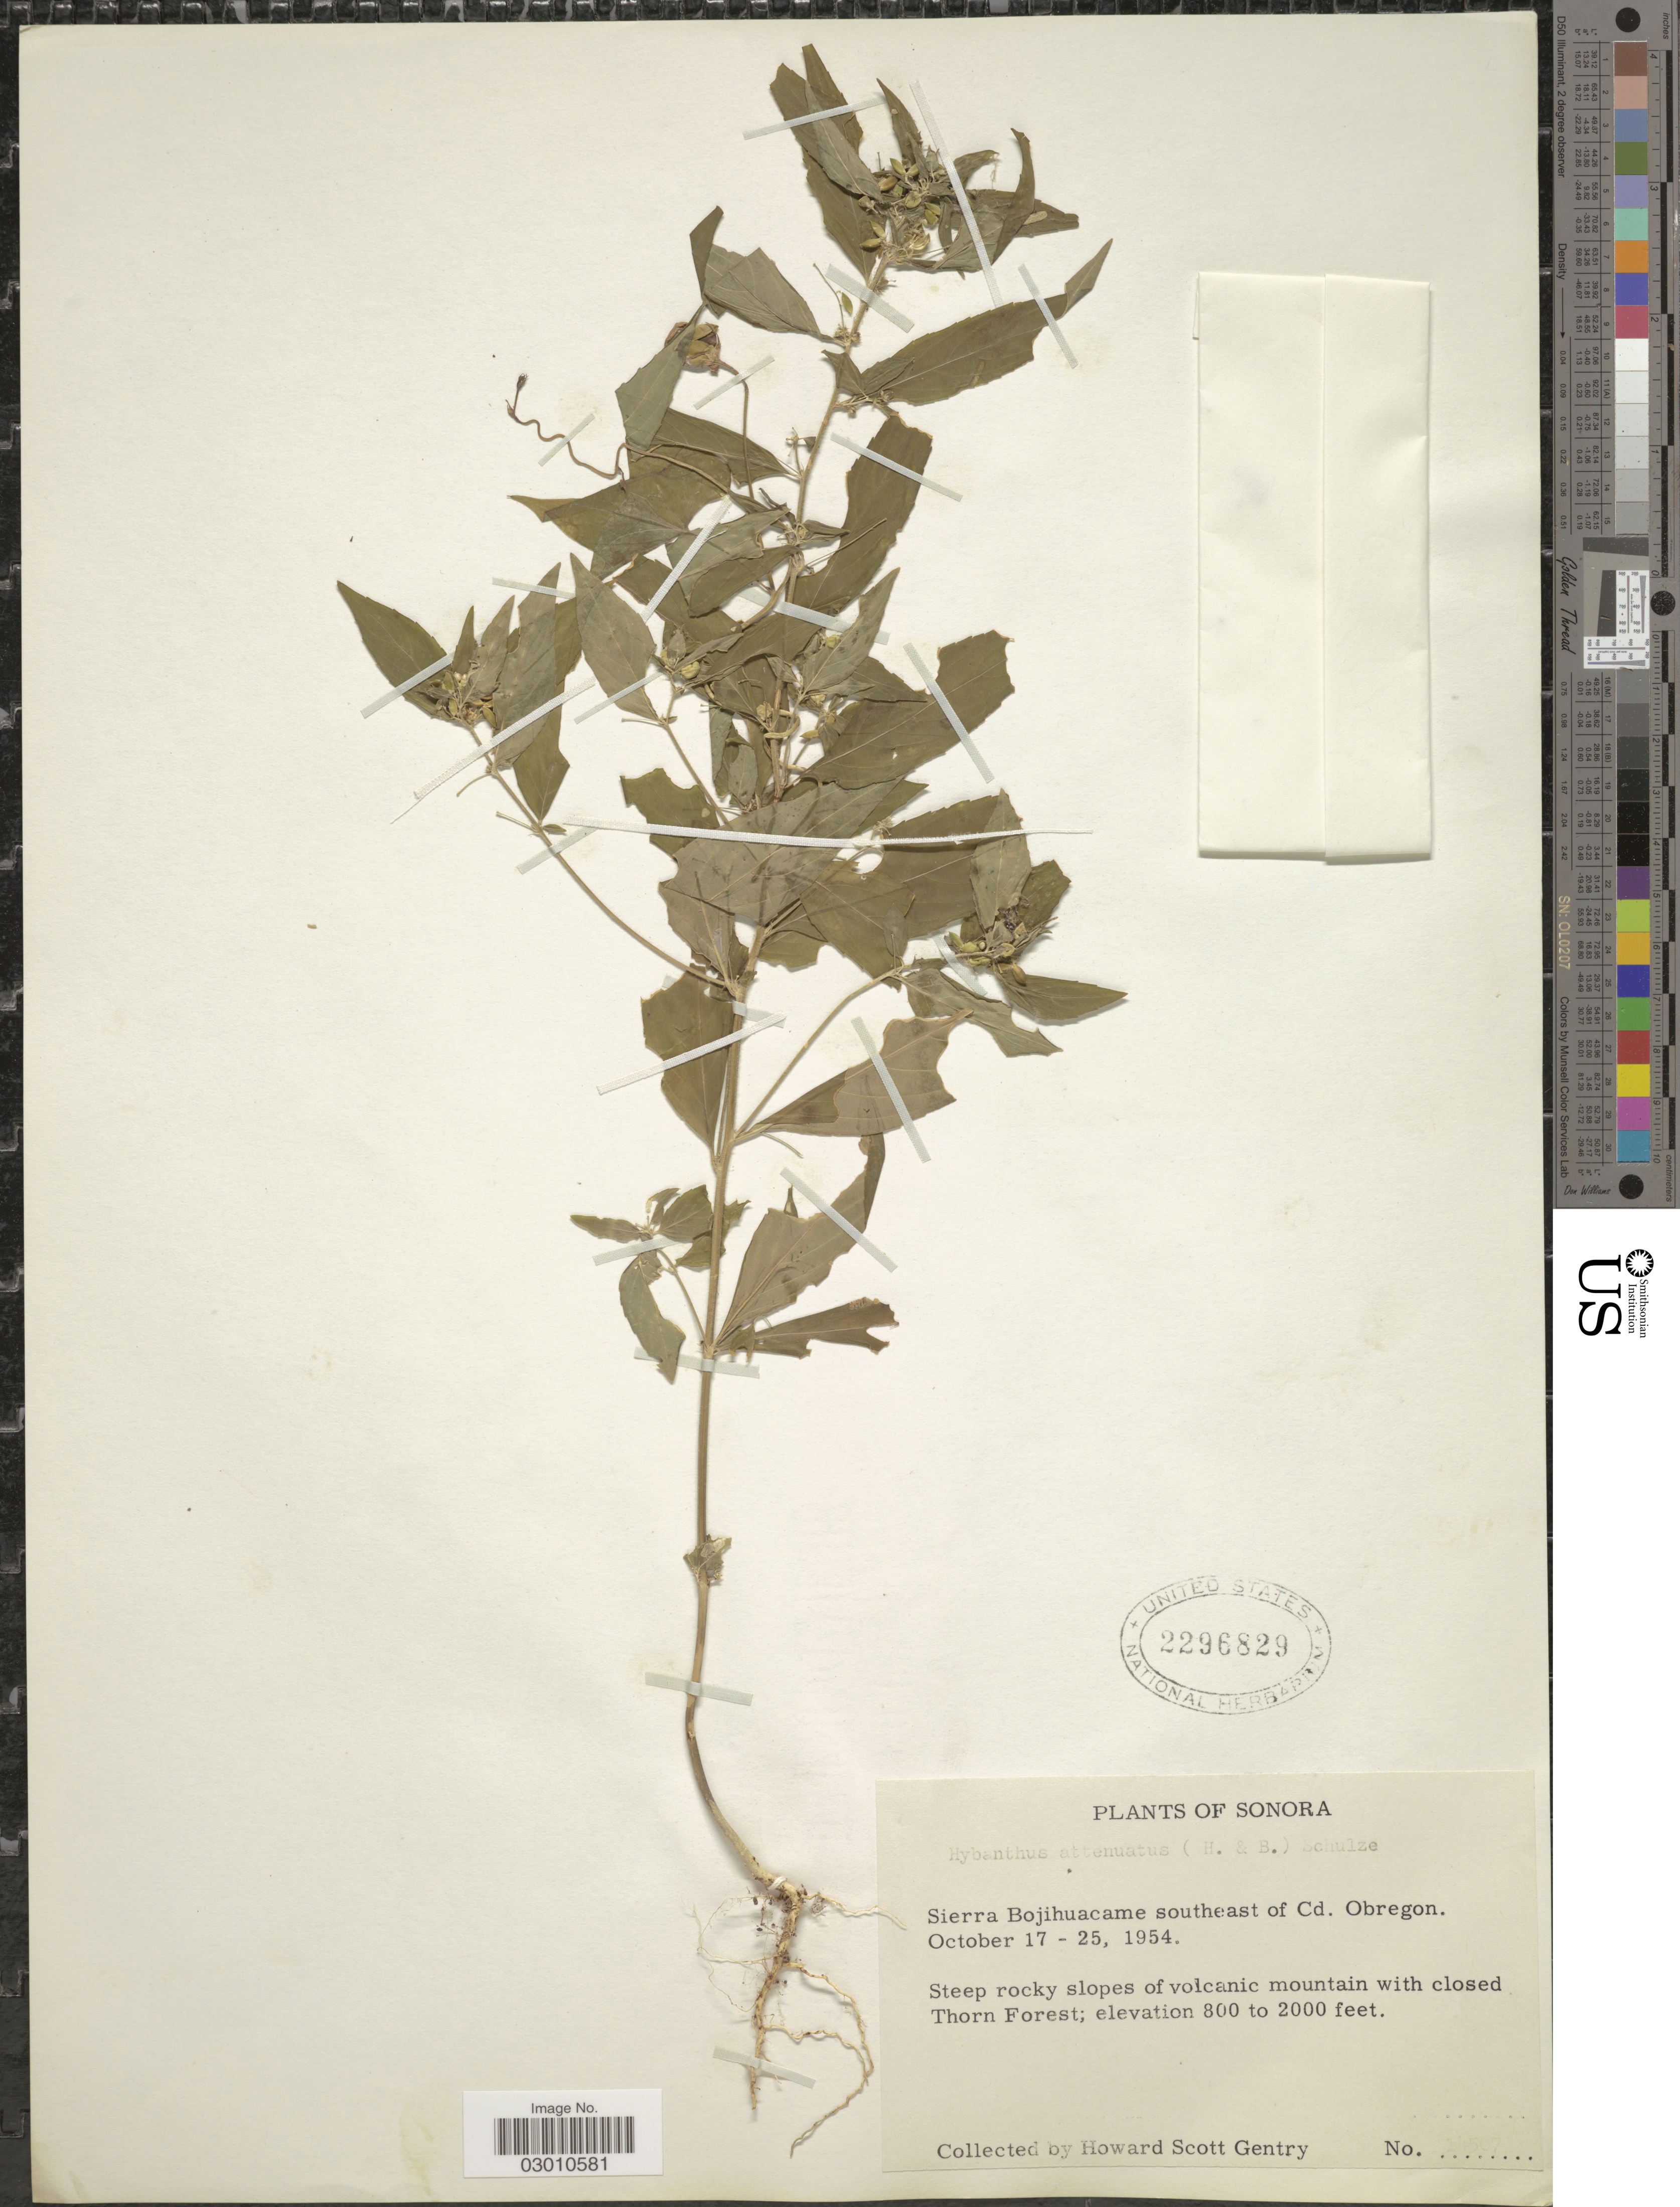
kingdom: Plantae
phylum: Tracheophyta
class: Magnoliopsida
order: Malpighiales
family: Violaceae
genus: Pombalia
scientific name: Pombalia attenuata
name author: (Humb. & Bonpl. ex Willd.) Paula-Souza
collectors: H. S. Gentry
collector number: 14507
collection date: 1954-10-17/1954-10-25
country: Mexico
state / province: Sonora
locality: Sierra Bojihuacame southeast of Cd. Obregon. Steep rocky slopes of volcanic mountain with closed Thorn Forest.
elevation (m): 244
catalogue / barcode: US 2296829